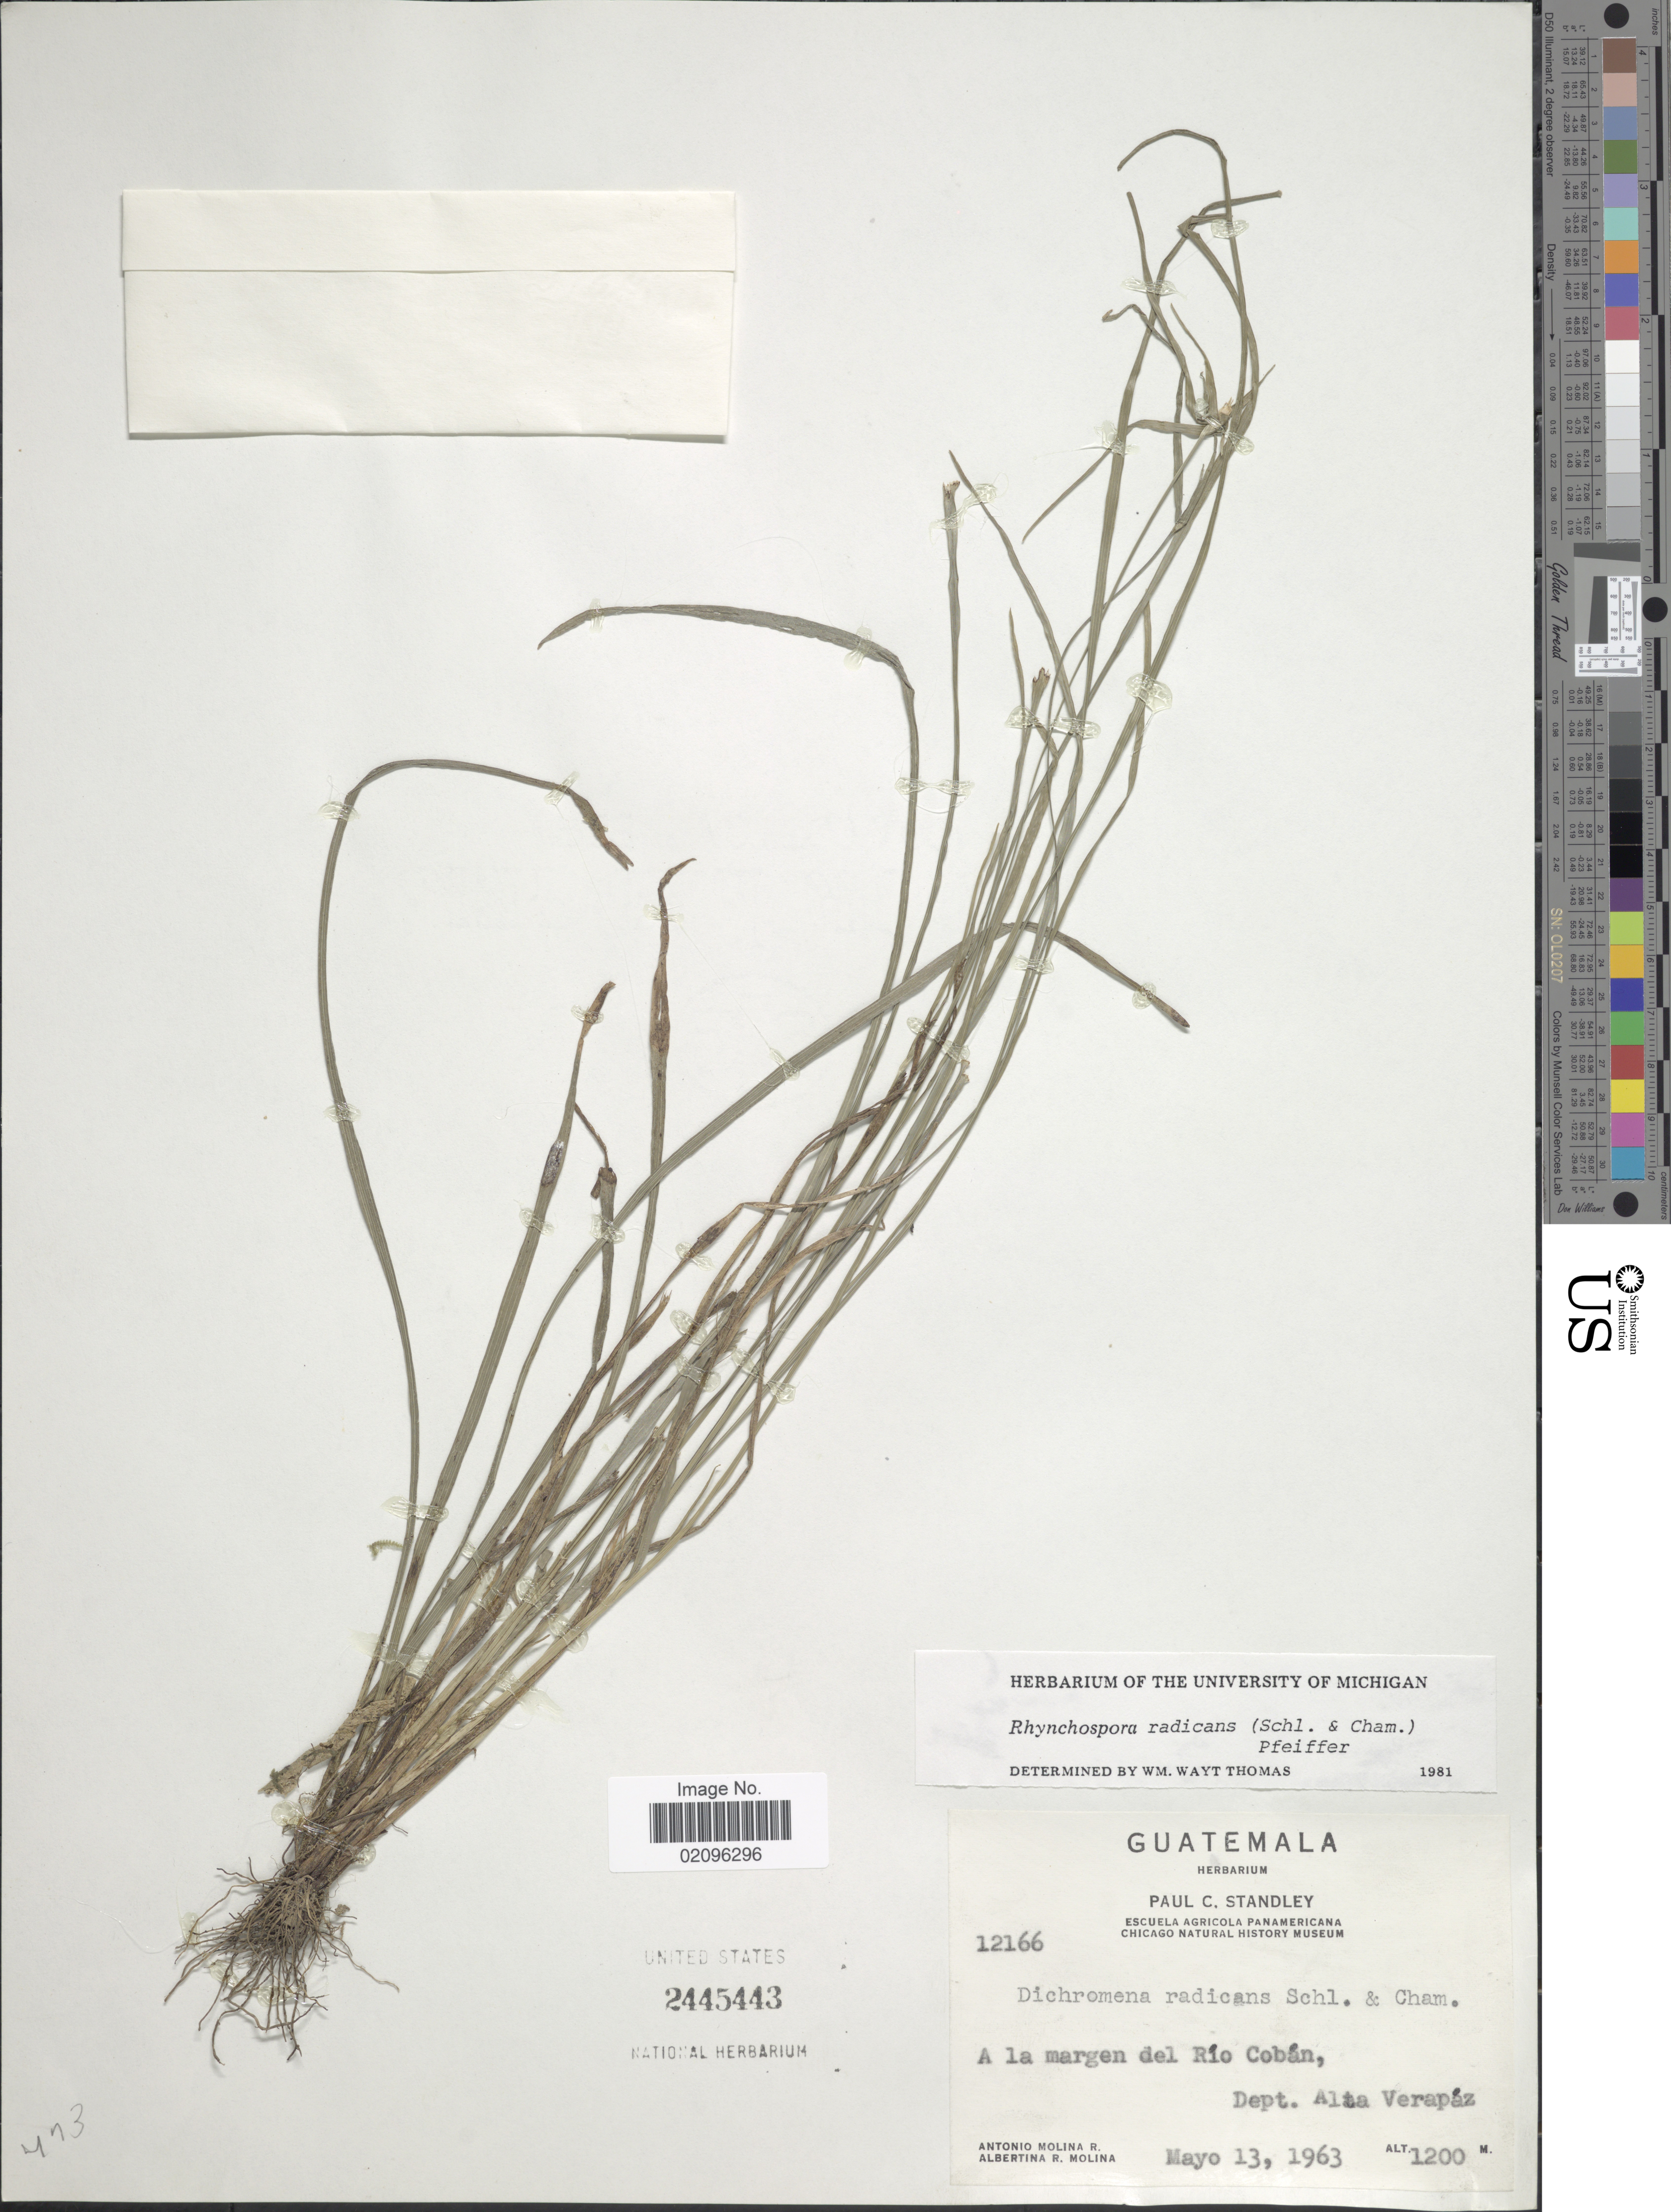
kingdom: Plantae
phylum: Tracheophyta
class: Liliopsida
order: Poales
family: Cyperaceae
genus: Rhynchospora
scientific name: Rhynchospora radicans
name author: (Schltdl. & Cham.) H. Pfeiff.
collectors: A. Molina R. & A. R. Molina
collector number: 12166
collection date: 1963-05-13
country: Guatemala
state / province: Alta Verapaz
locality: A la margen del Rio Coban, Dept. Alta Verapaz.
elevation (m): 1200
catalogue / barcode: US 2445443